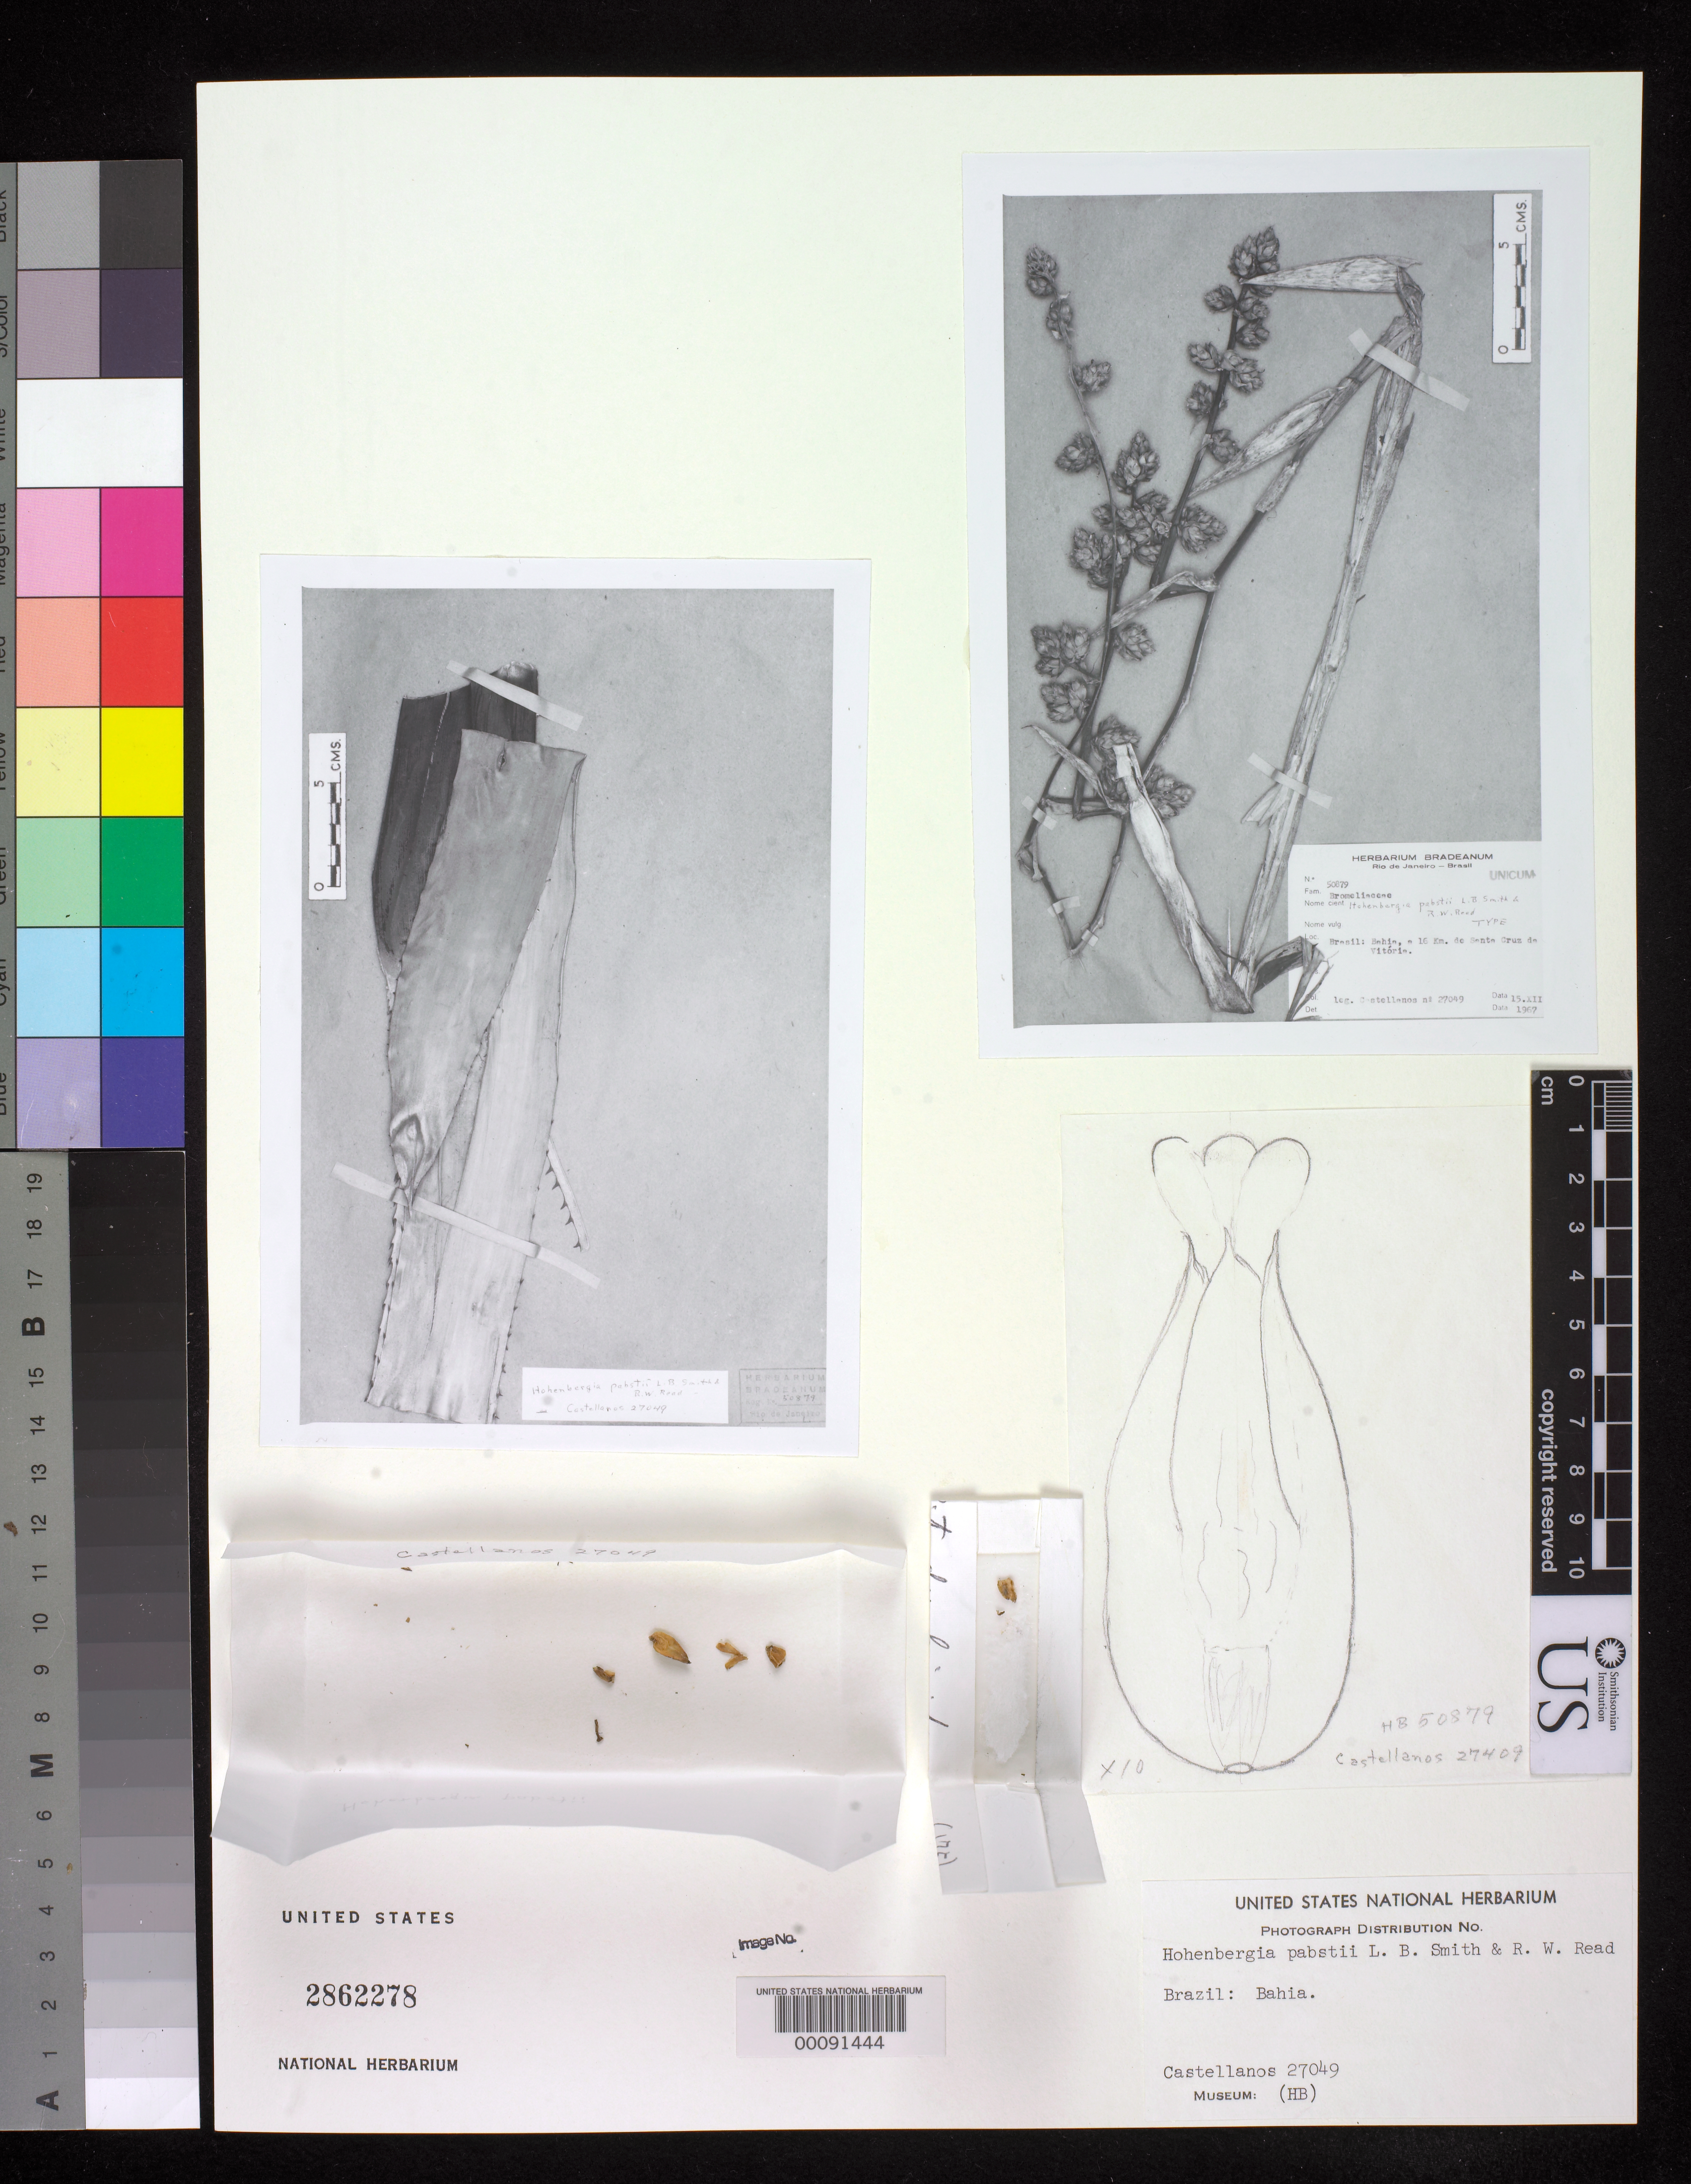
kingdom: Plantae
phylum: Tracheophyta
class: Liliopsida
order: Poales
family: Bromeliaceae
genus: Hohenbergia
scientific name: Hohenbergia pabstii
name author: L.B. Sm. & Read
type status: Type Fragment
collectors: A. Castellanos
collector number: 27049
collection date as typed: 15 Dec 1967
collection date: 1967-12-15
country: Brazil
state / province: Bahia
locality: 16 km from Santa Cruz Davitoria.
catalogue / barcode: US 2862278